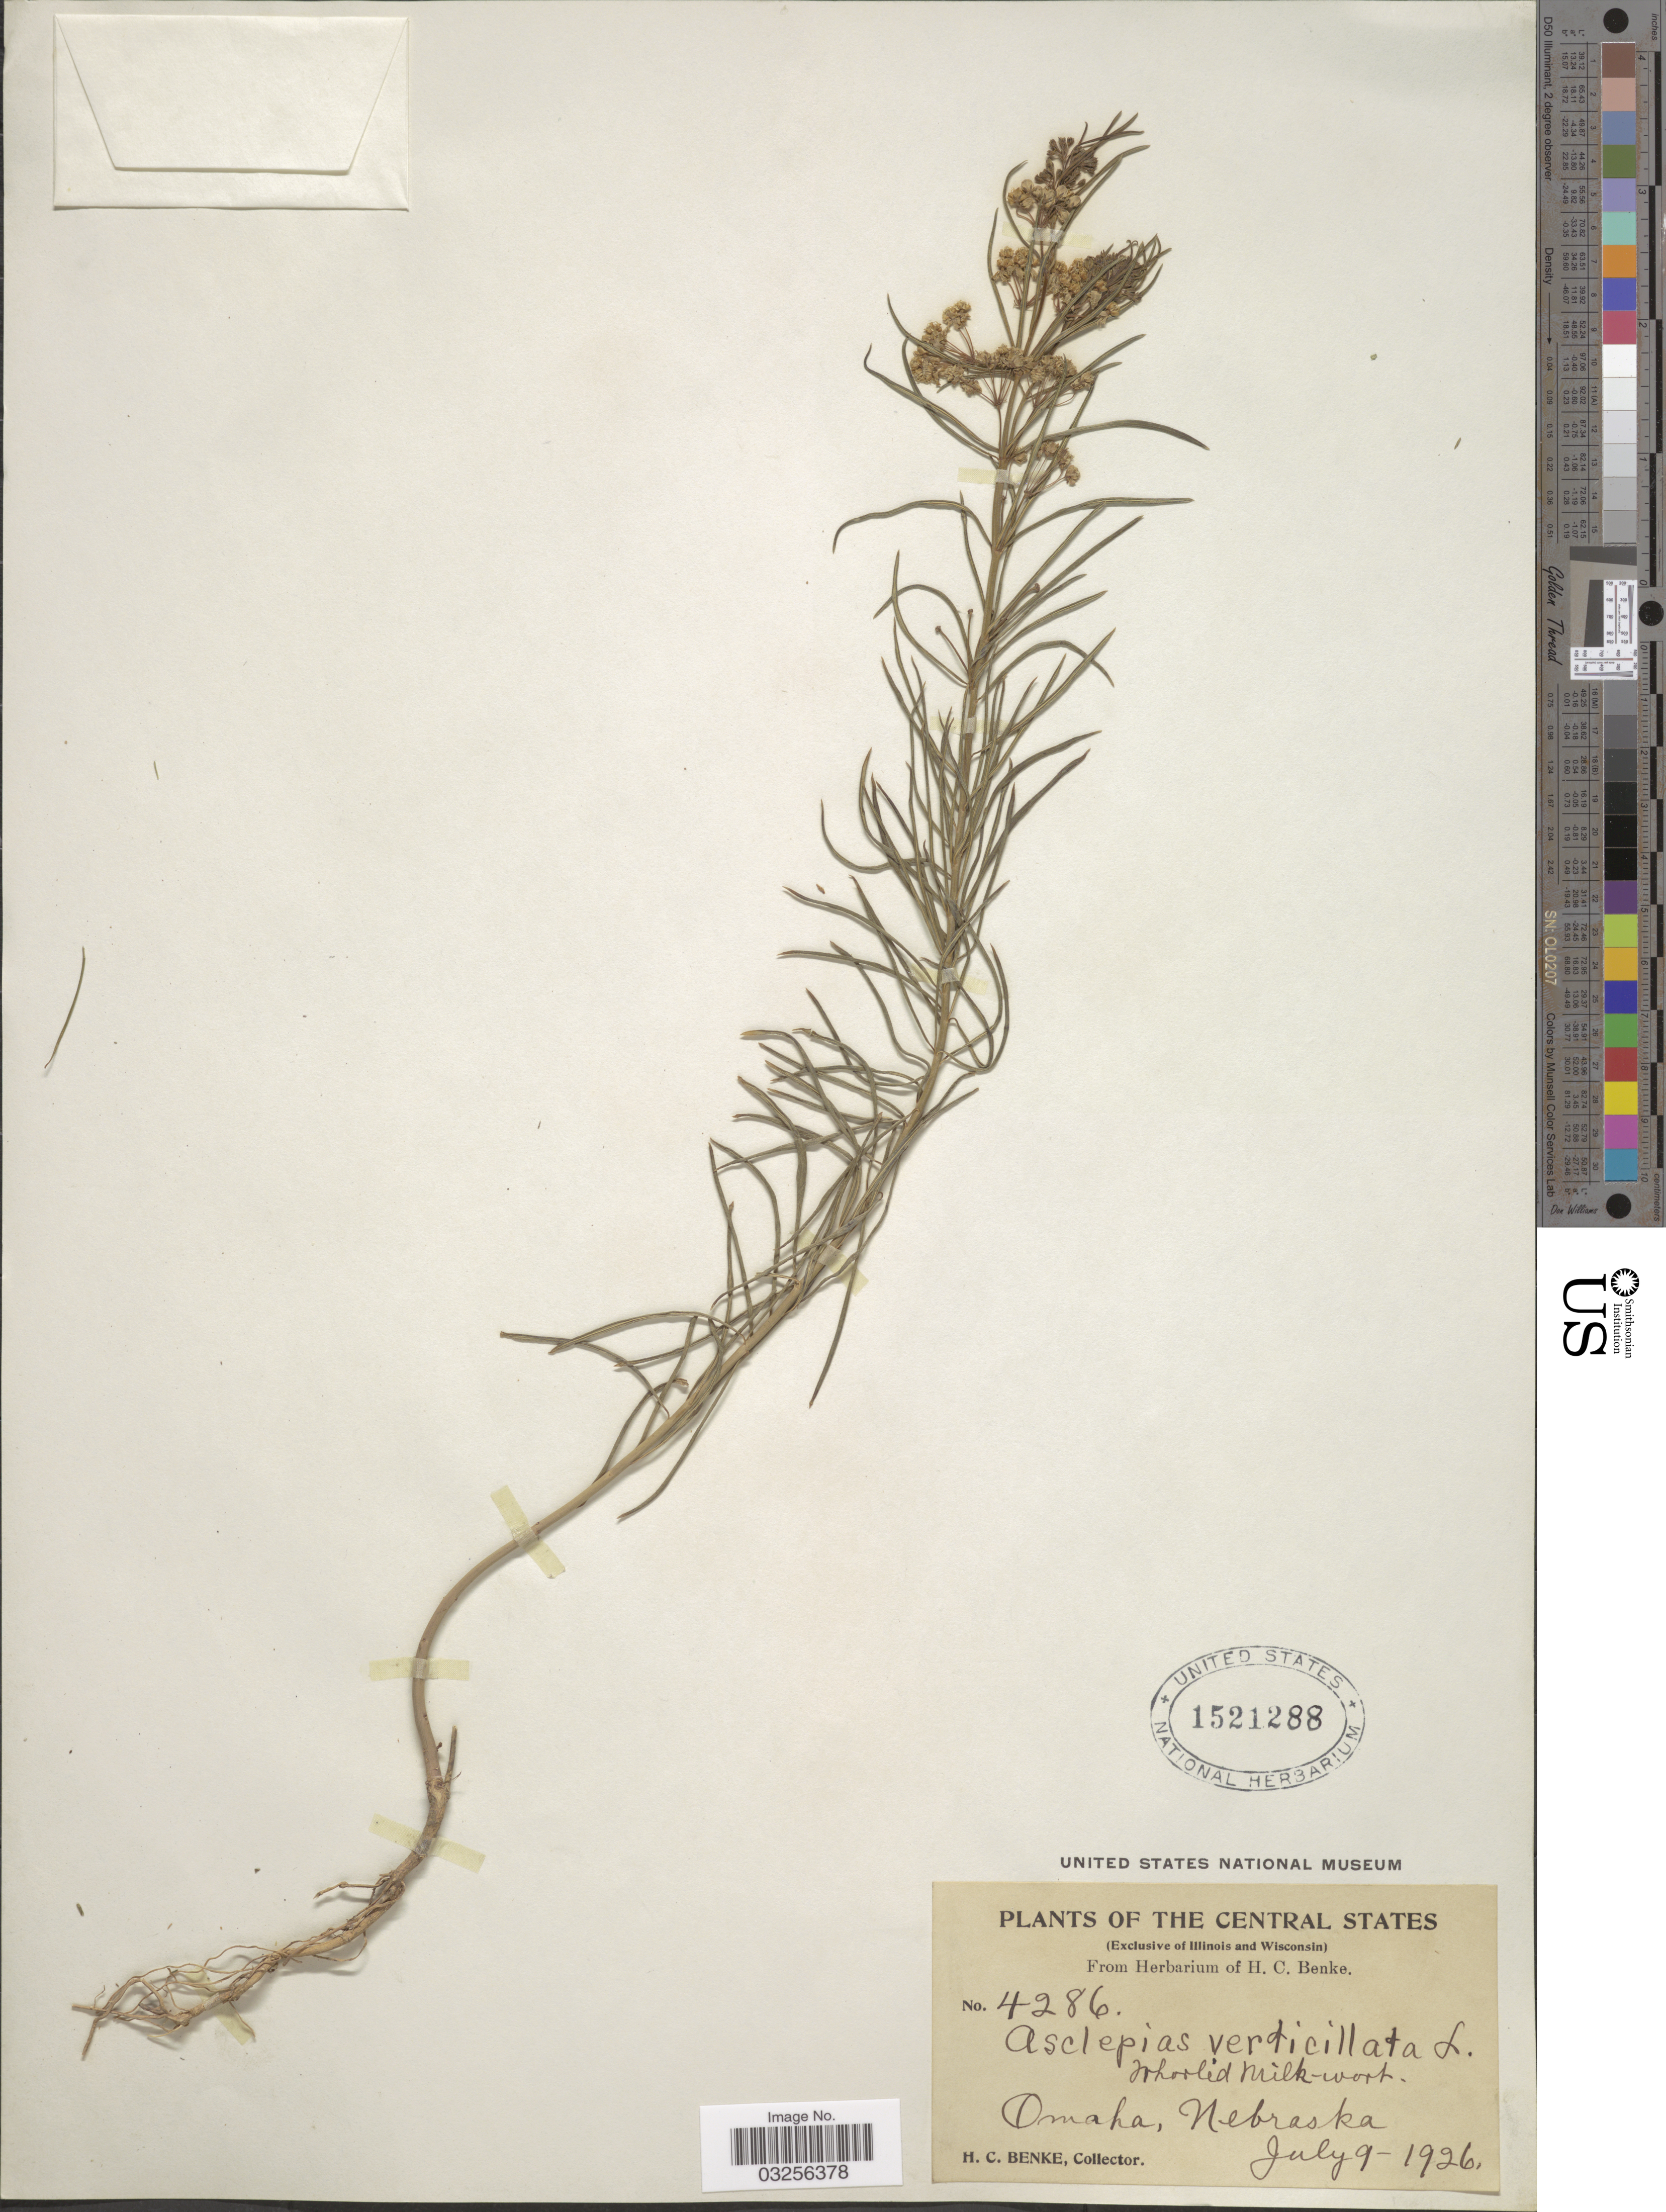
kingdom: Plantae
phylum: Tracheophyta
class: Magnoliopsida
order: Gentianales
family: Apocynaceae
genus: Asclepias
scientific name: Asclepias verticillata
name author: L.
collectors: H. Benke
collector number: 4286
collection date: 1926-07-09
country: United States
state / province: Nebraska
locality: Central States. Omaha.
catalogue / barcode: US 1521288